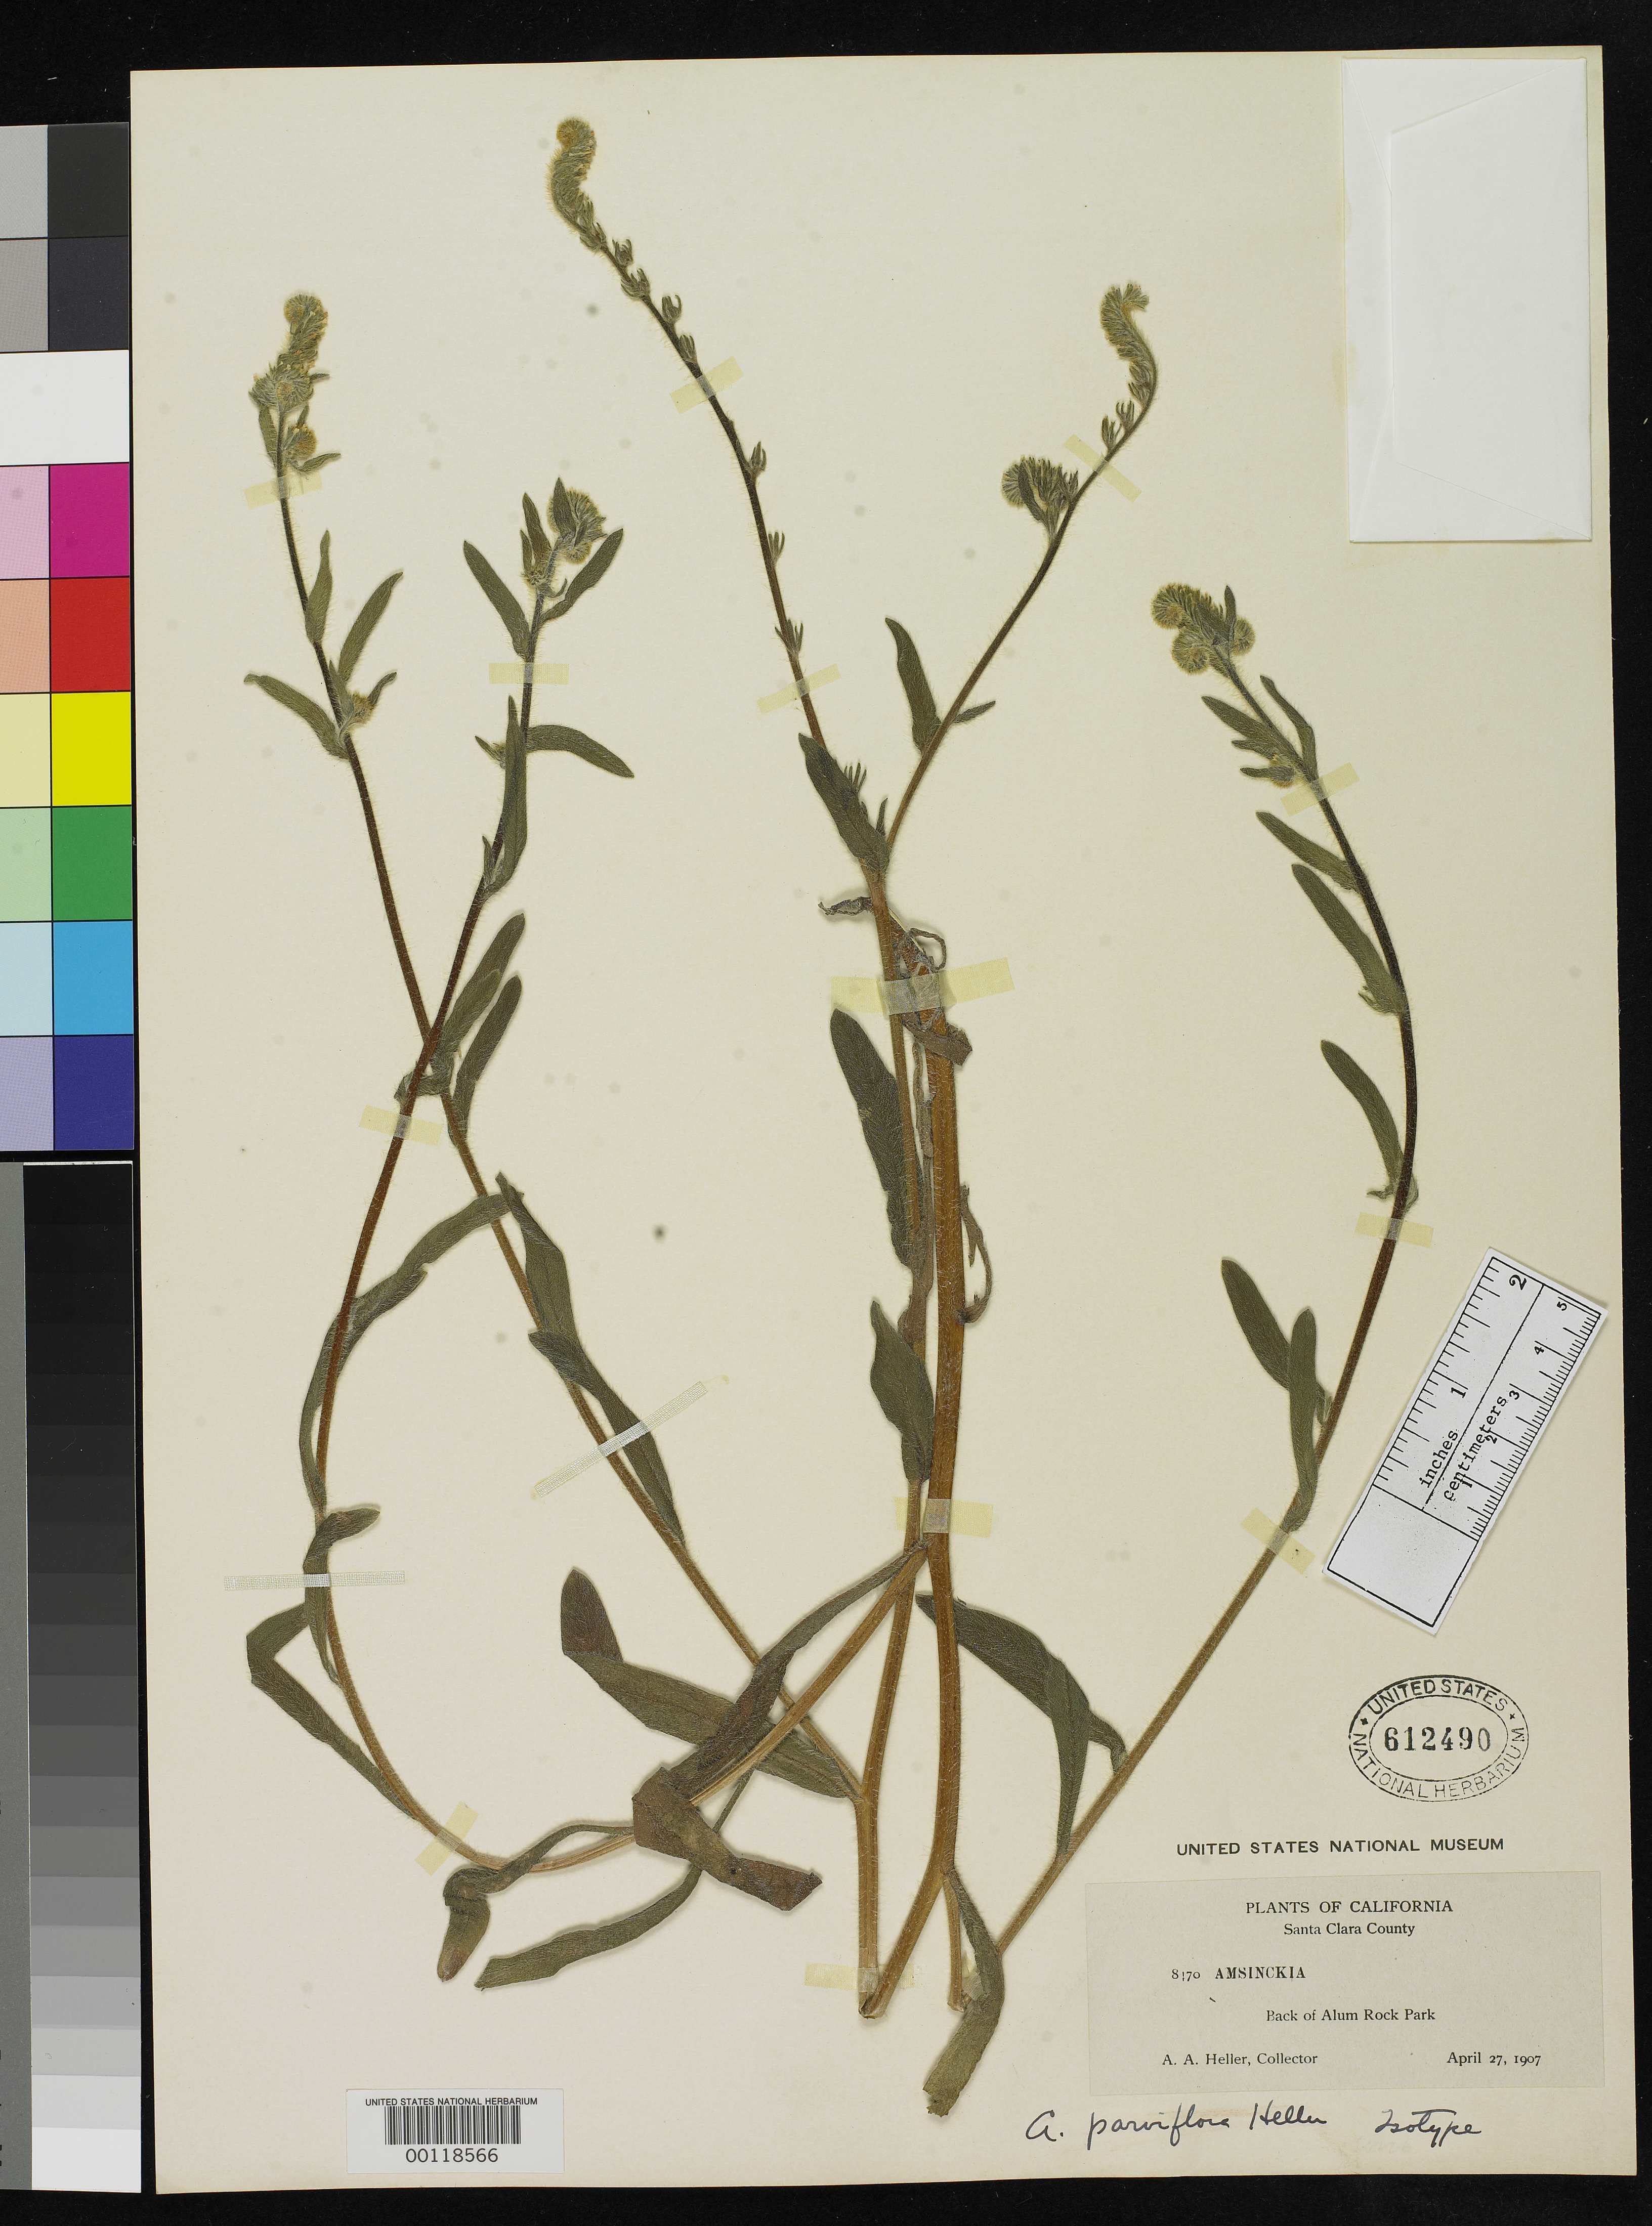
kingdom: Plantae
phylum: Tracheophyta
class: Magnoliopsida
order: Boraginales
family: Boraginaceae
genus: Amsinckia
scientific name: Amsinckia parviflora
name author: A. Heller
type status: Isotype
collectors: A. A. Heller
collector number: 8470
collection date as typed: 27 Apr 1907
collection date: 1907-04-27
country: United States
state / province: California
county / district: Santa Clara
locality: Back of Alum Rock River.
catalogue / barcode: US 612490